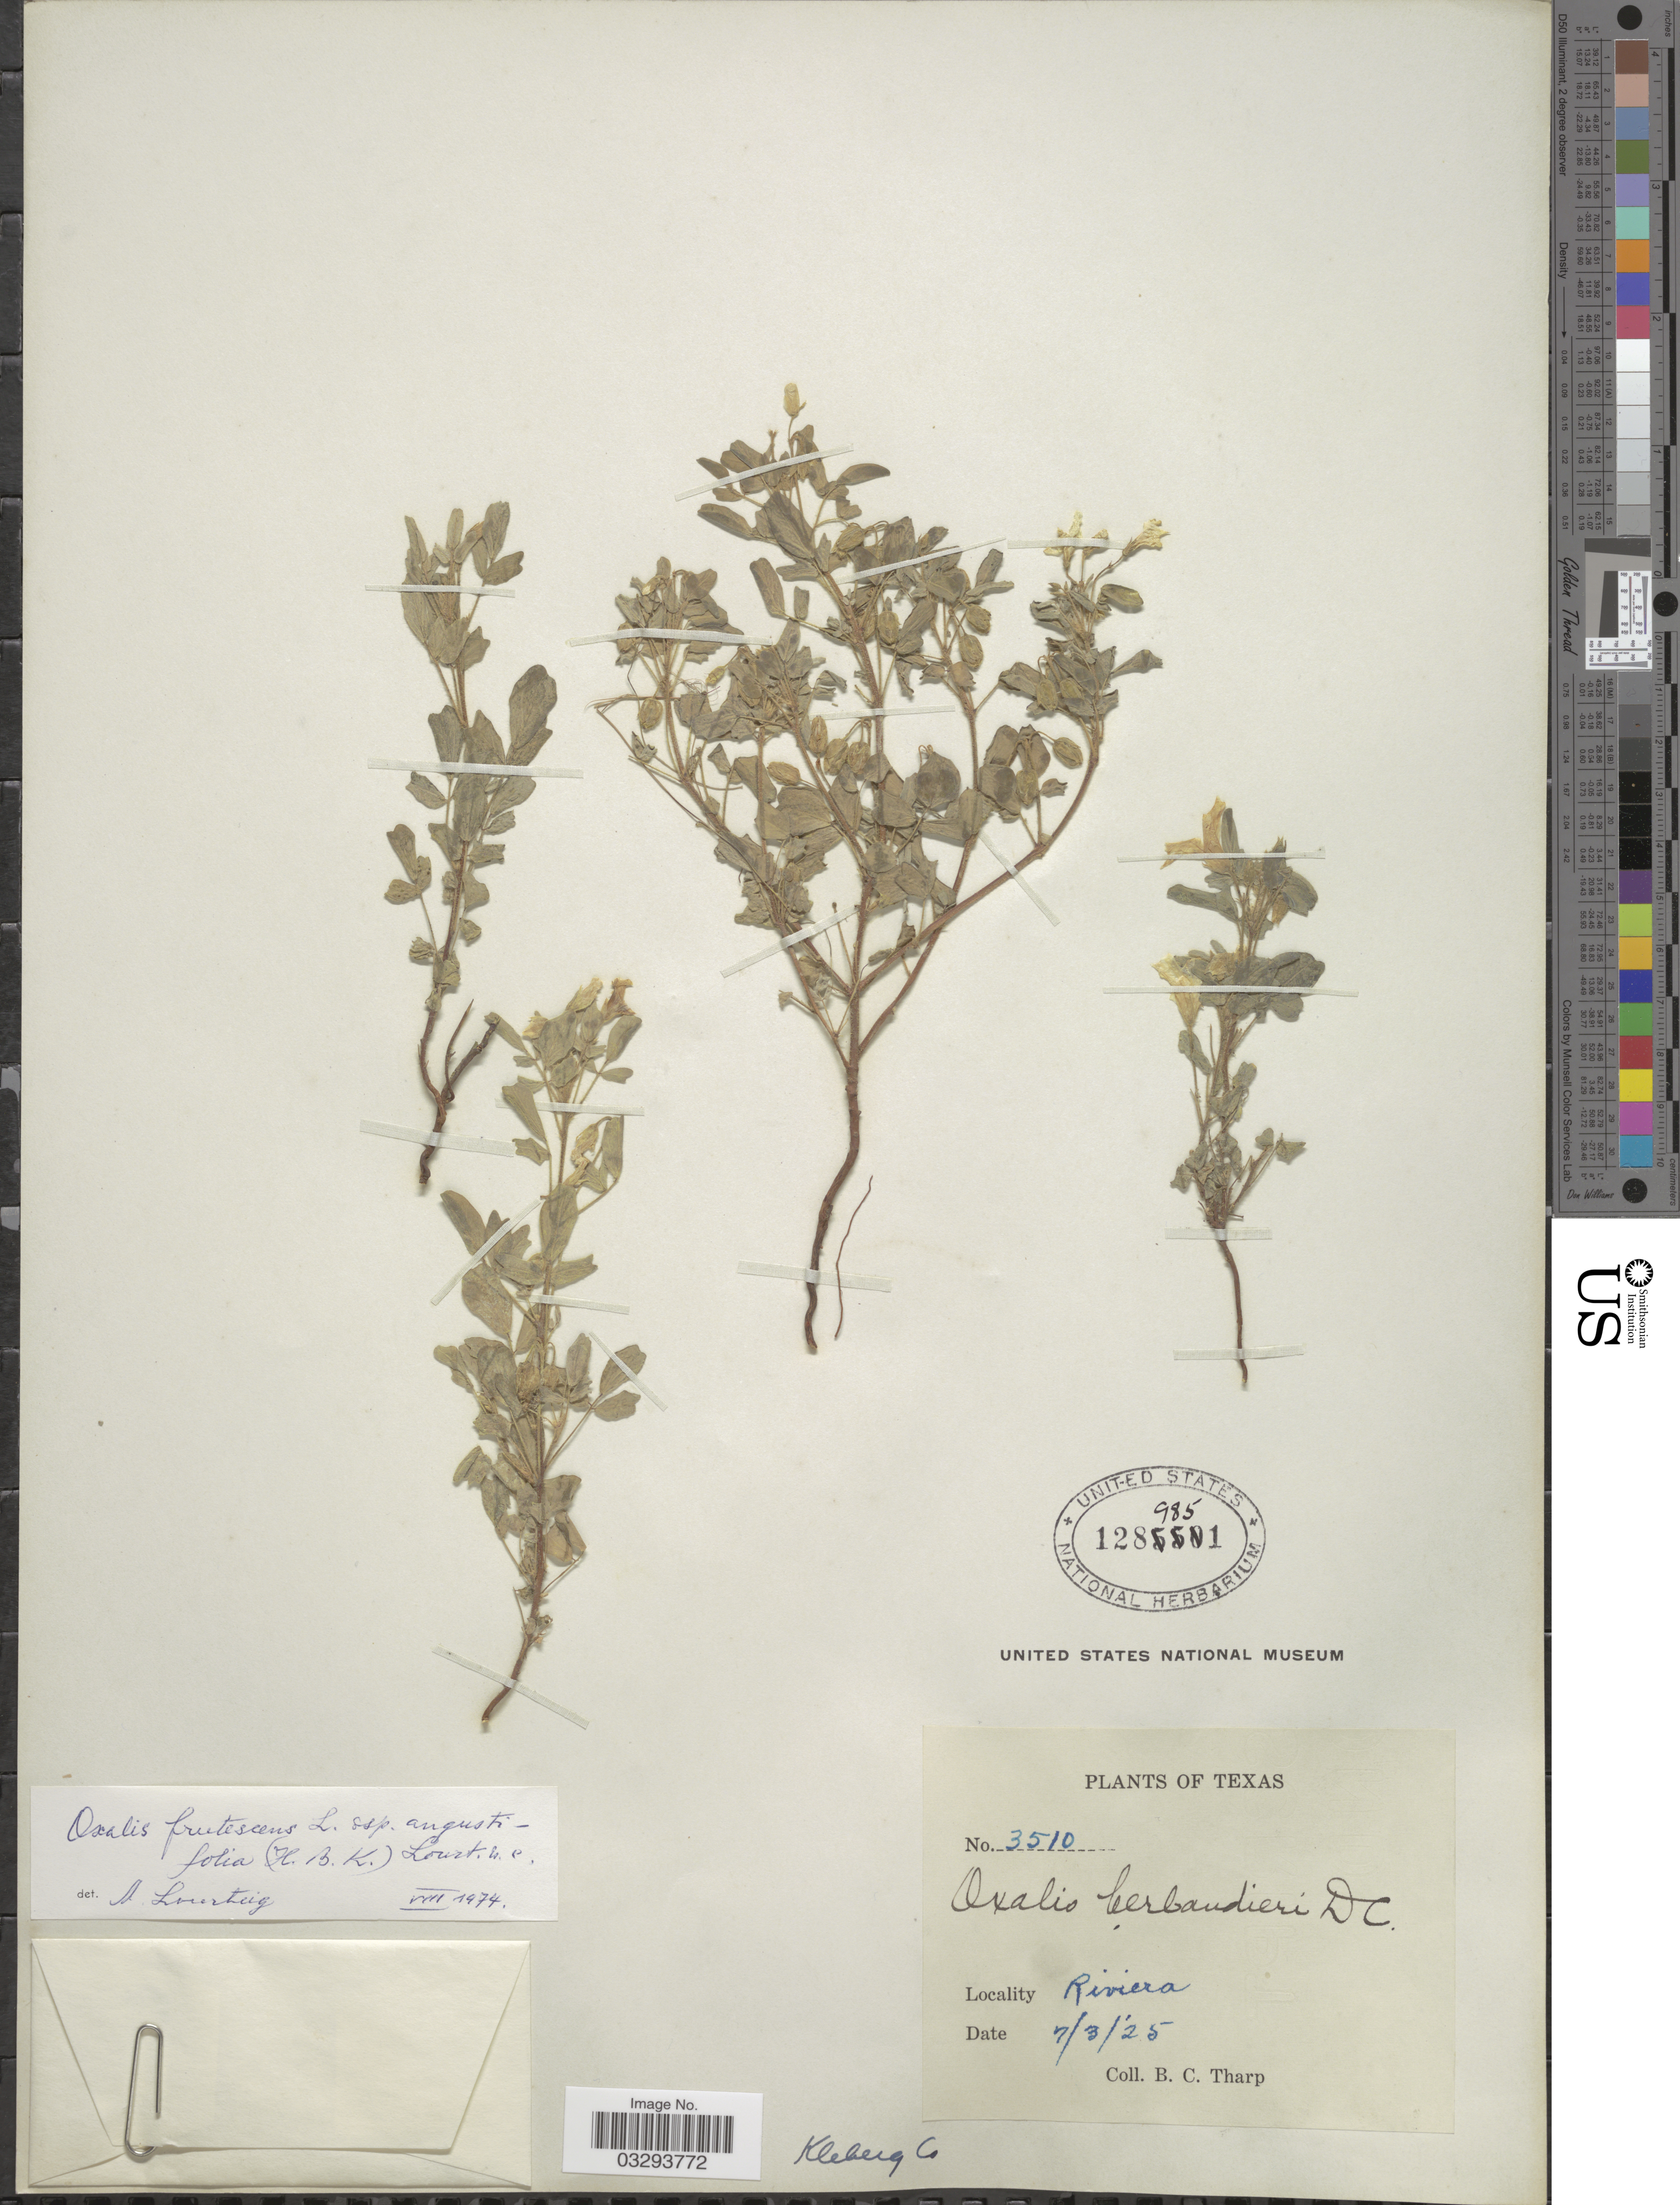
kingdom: Plantae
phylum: Tracheophyta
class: Magnoliopsida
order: Oxalidales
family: Oxalidaceae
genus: Oxalis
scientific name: Oxalis frutescens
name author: L.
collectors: B. C. Tharp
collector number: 3510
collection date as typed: Transcribed d/m/y: 3/7/25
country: United States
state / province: Texas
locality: Riviera. Kleberg Co.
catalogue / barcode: US 1289851